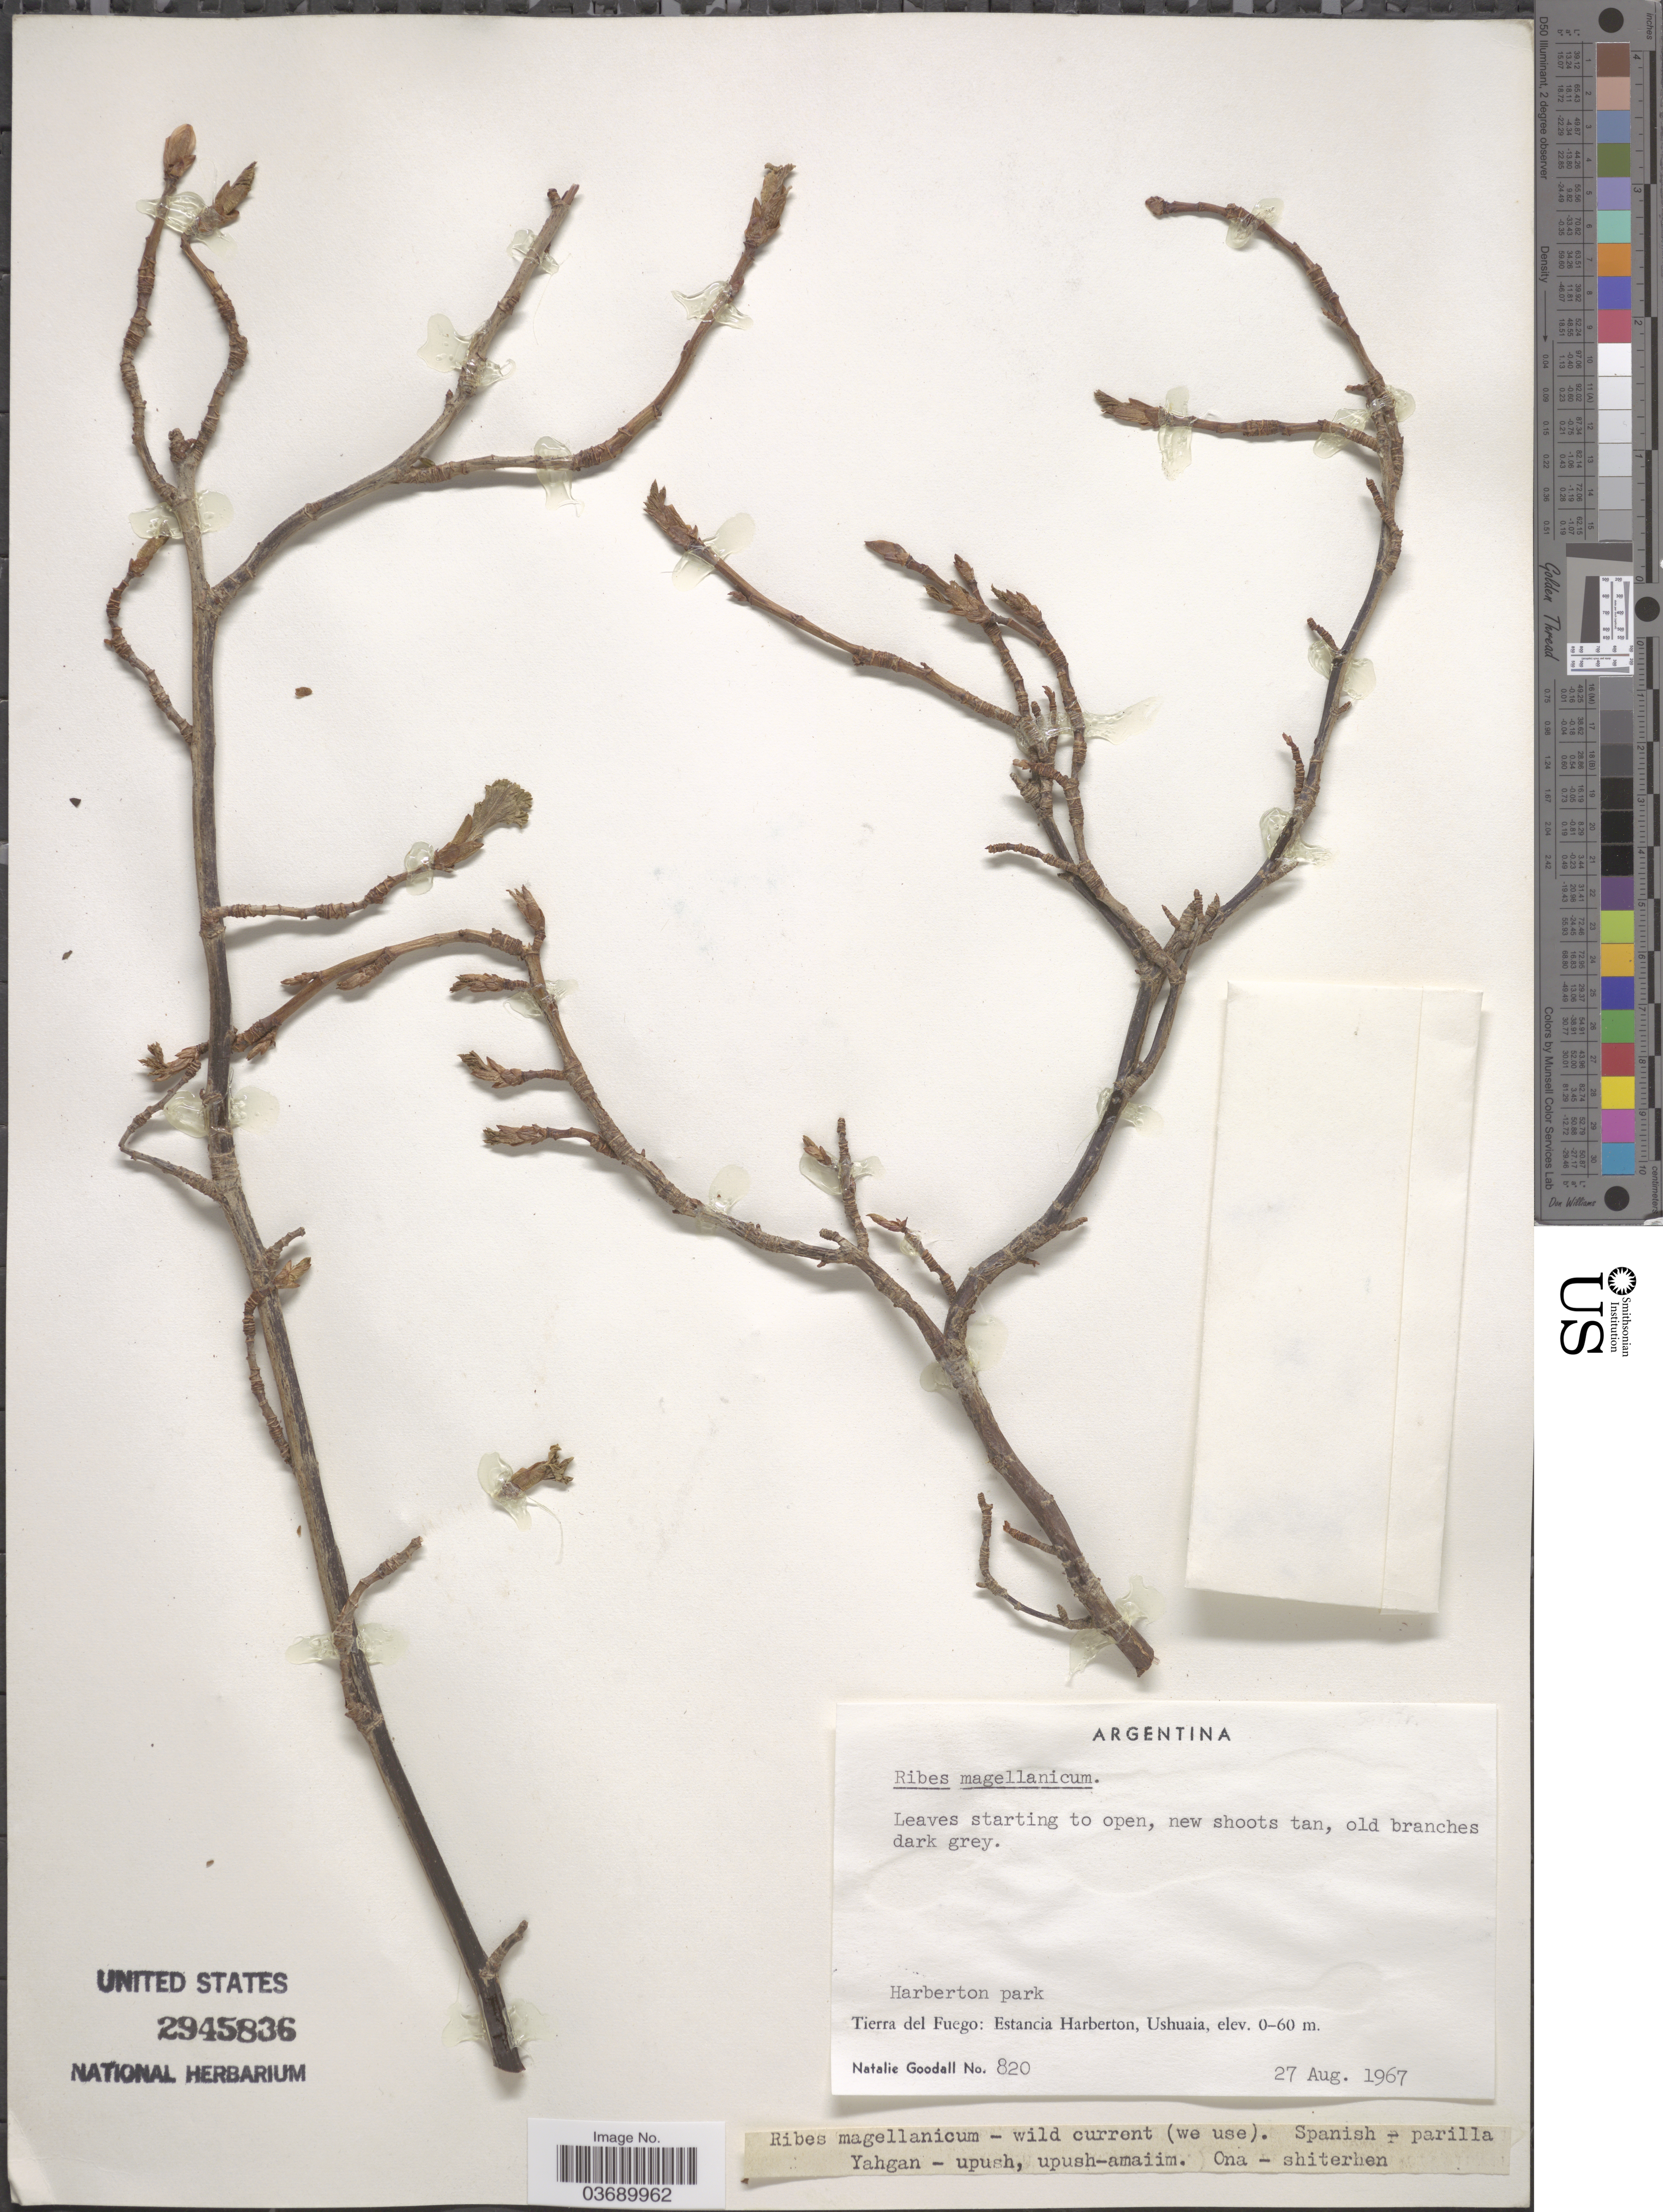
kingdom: Plantae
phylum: Tracheophyta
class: Magnoliopsida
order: Saxifragales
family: Grossulariaceae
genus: Ribes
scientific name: Ribes magellanicum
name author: Poir.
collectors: N. Goodall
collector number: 820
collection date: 1967-08-27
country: Argentina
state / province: Tierra del Fuego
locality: Harberton park. Tierra del Fuego: Estancia Harberton, Ushuaia.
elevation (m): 0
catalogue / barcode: US 2945836